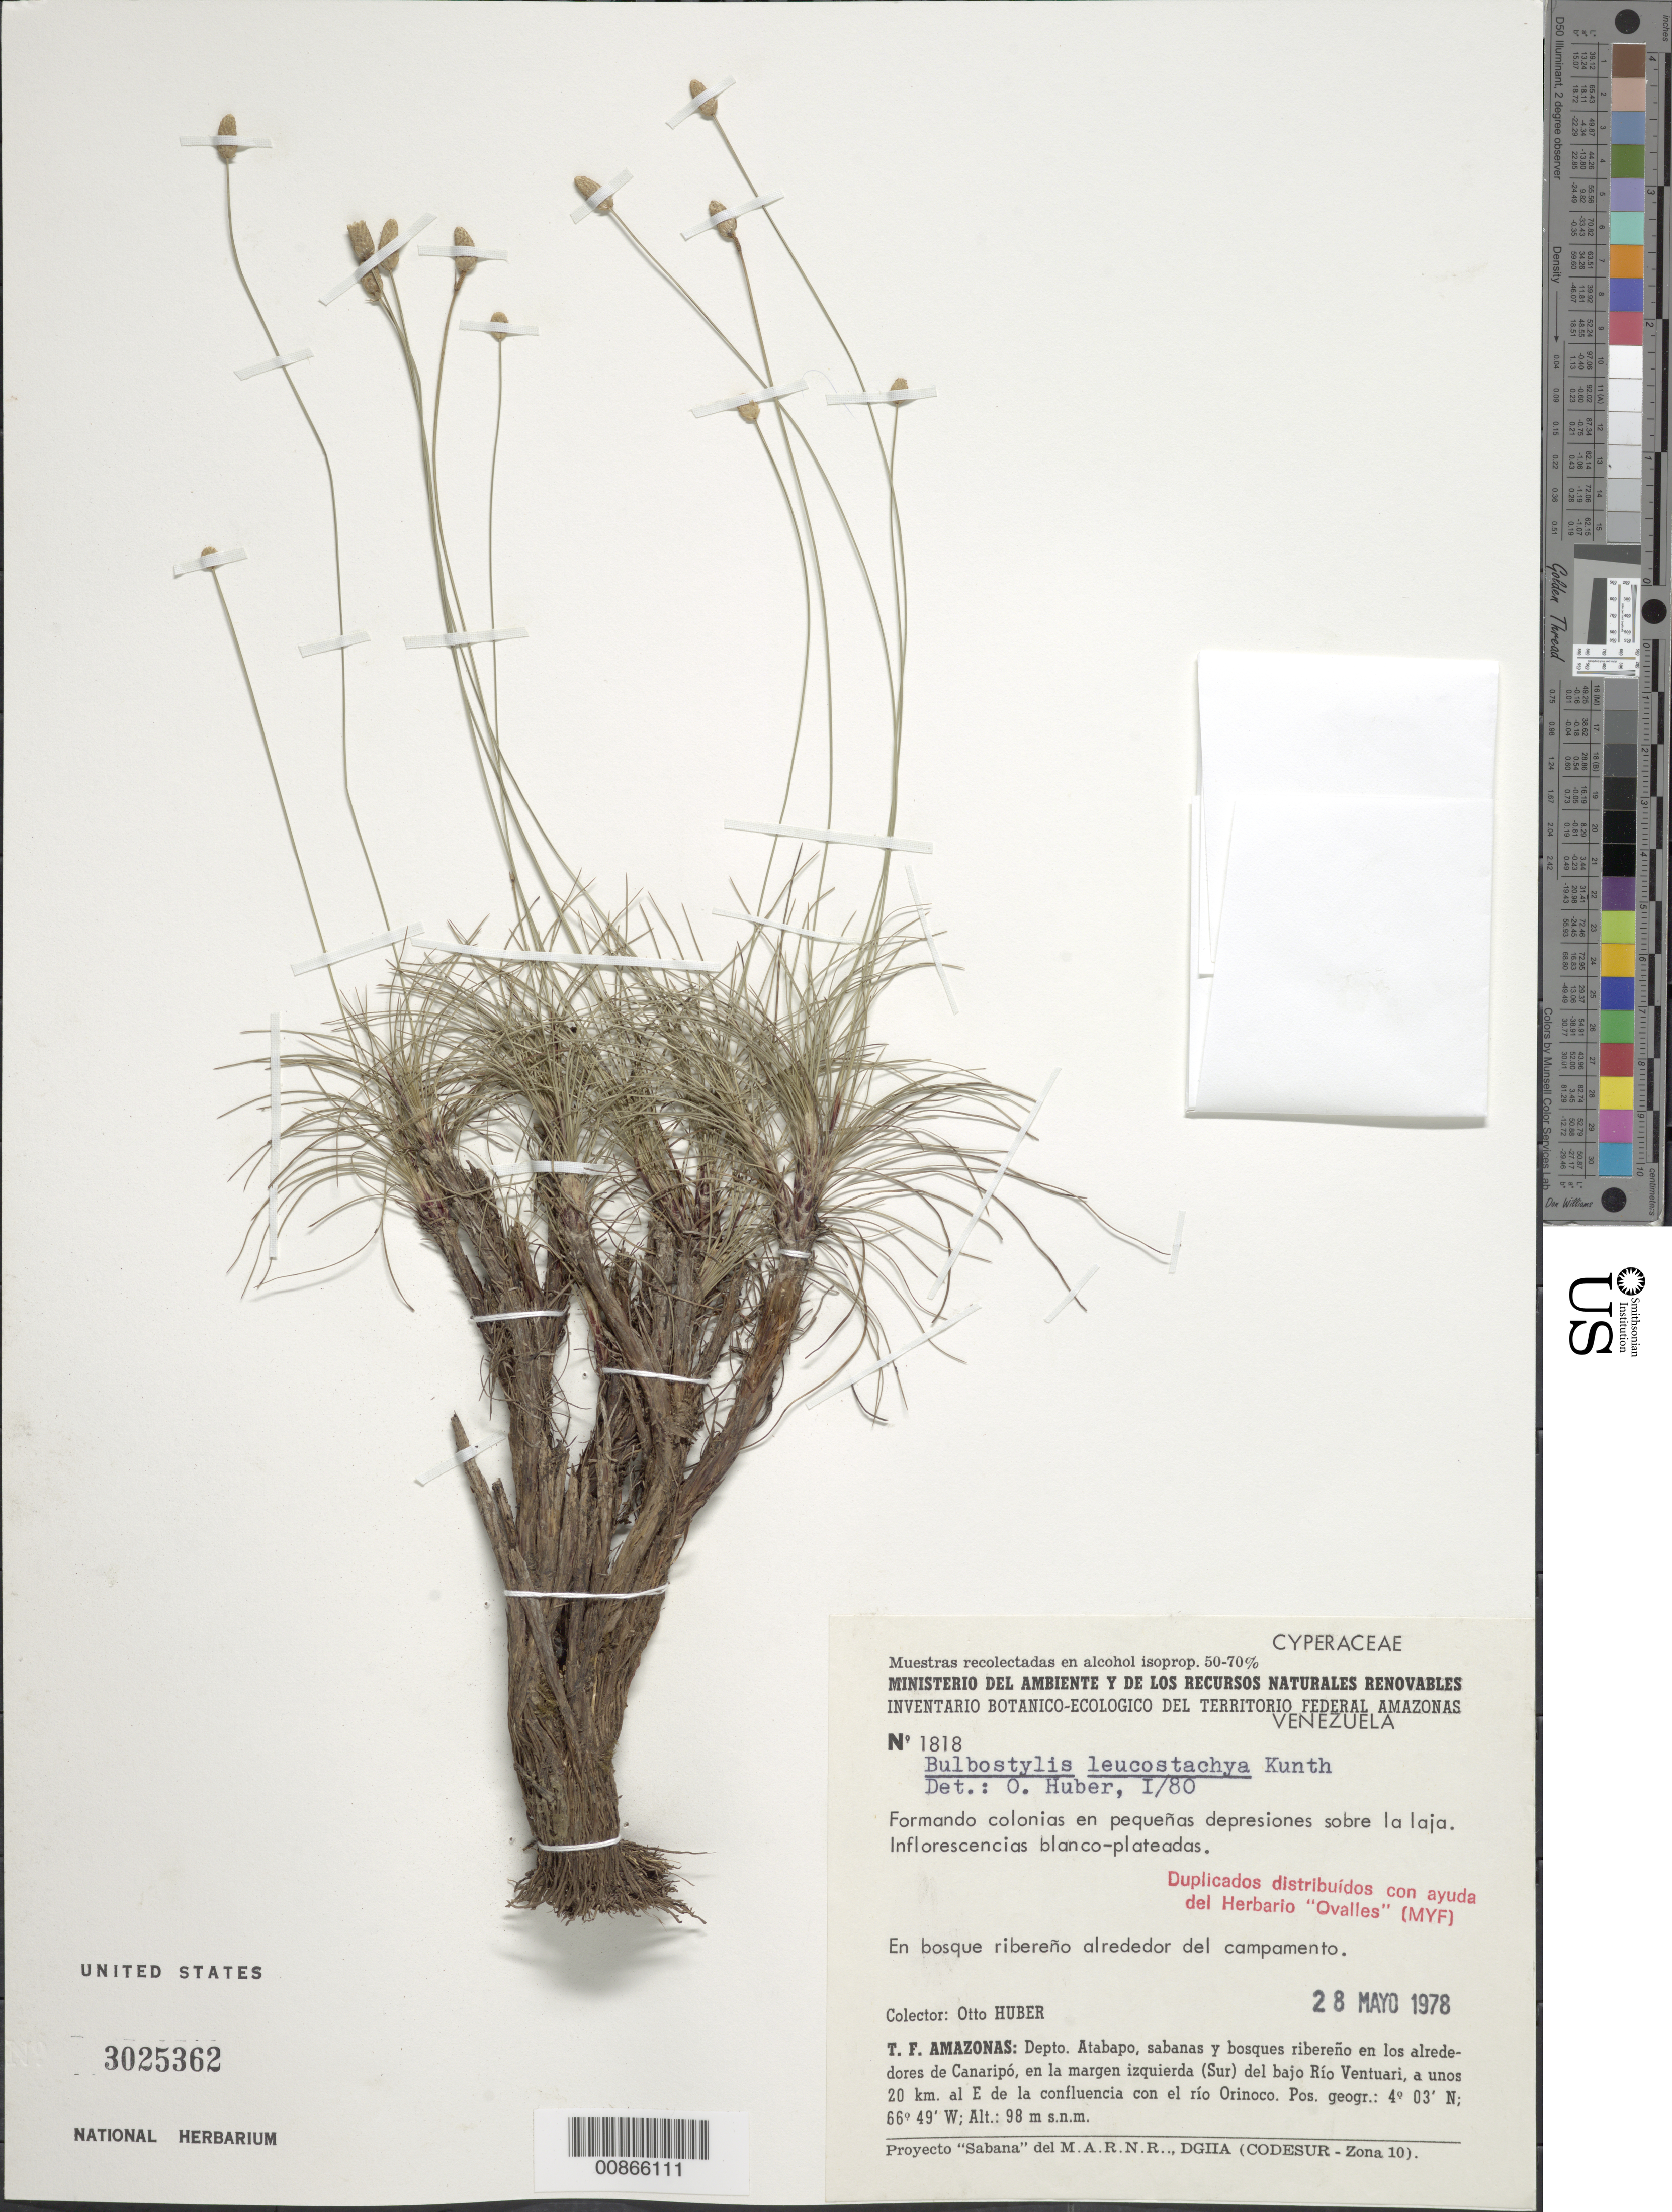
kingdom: Plantae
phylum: Tracheophyta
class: Liliopsida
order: Poales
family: Cyperaceae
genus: Bulbostylis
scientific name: Bulbostylis leucostachya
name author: (Kunth) Kunth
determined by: Huber, Otto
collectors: O. Huber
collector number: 1818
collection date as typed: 28-May-78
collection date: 1978-05-28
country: Venezuela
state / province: Amazonas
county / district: Atabapo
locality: Canaripó, margen izquierdo de Río Ventuari, 20 km E de la confluencia con el Río Orinoco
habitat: En pequenas depresiones sobrela laja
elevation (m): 98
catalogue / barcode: US 3025362